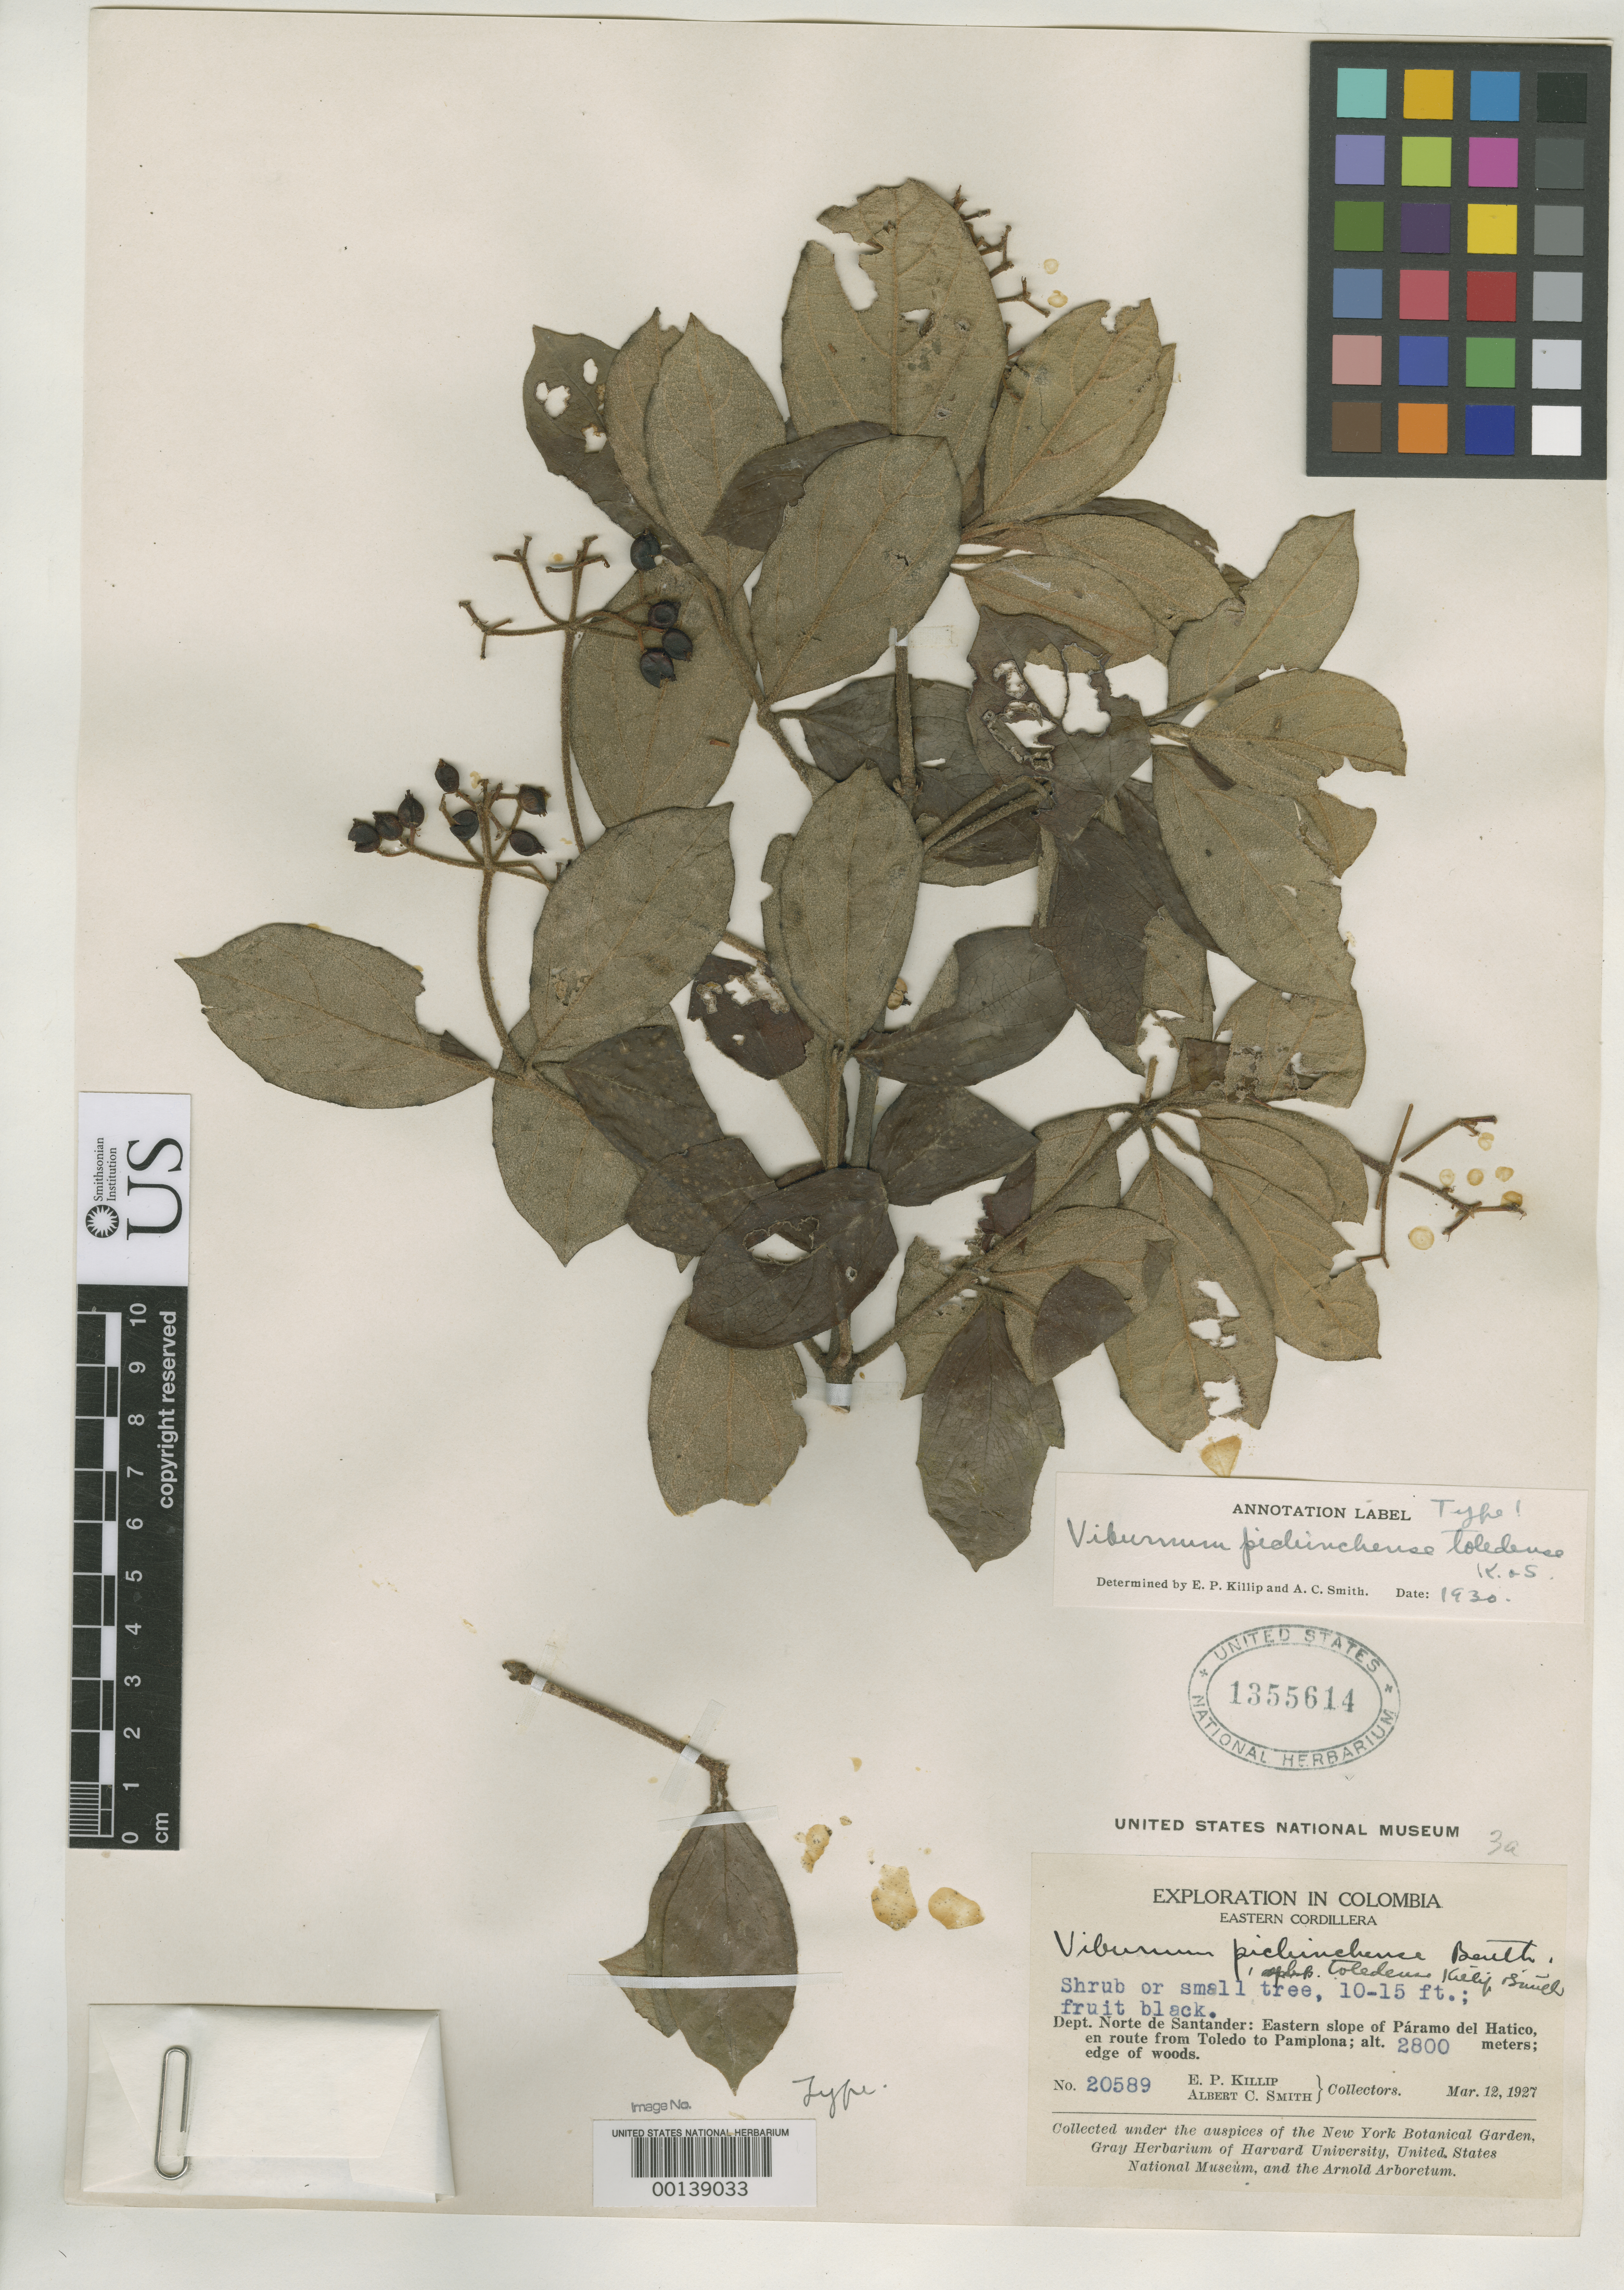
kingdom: Plantae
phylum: Tracheophyta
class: Magnoliopsida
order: Dipsacales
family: Viburnaceae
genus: Viburnum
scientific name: Viburnum pichinchense subsp. toledense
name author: Killip & A.C. Sm.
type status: Holotype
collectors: E. P. Killip & A. C. Smith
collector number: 20589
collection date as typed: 12 Mar 1927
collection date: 1927-03-12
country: Colombia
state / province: Norte de Santander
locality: Paramo del Hatico on route from Toledo to Pamplona.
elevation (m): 2800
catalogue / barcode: US 1355614